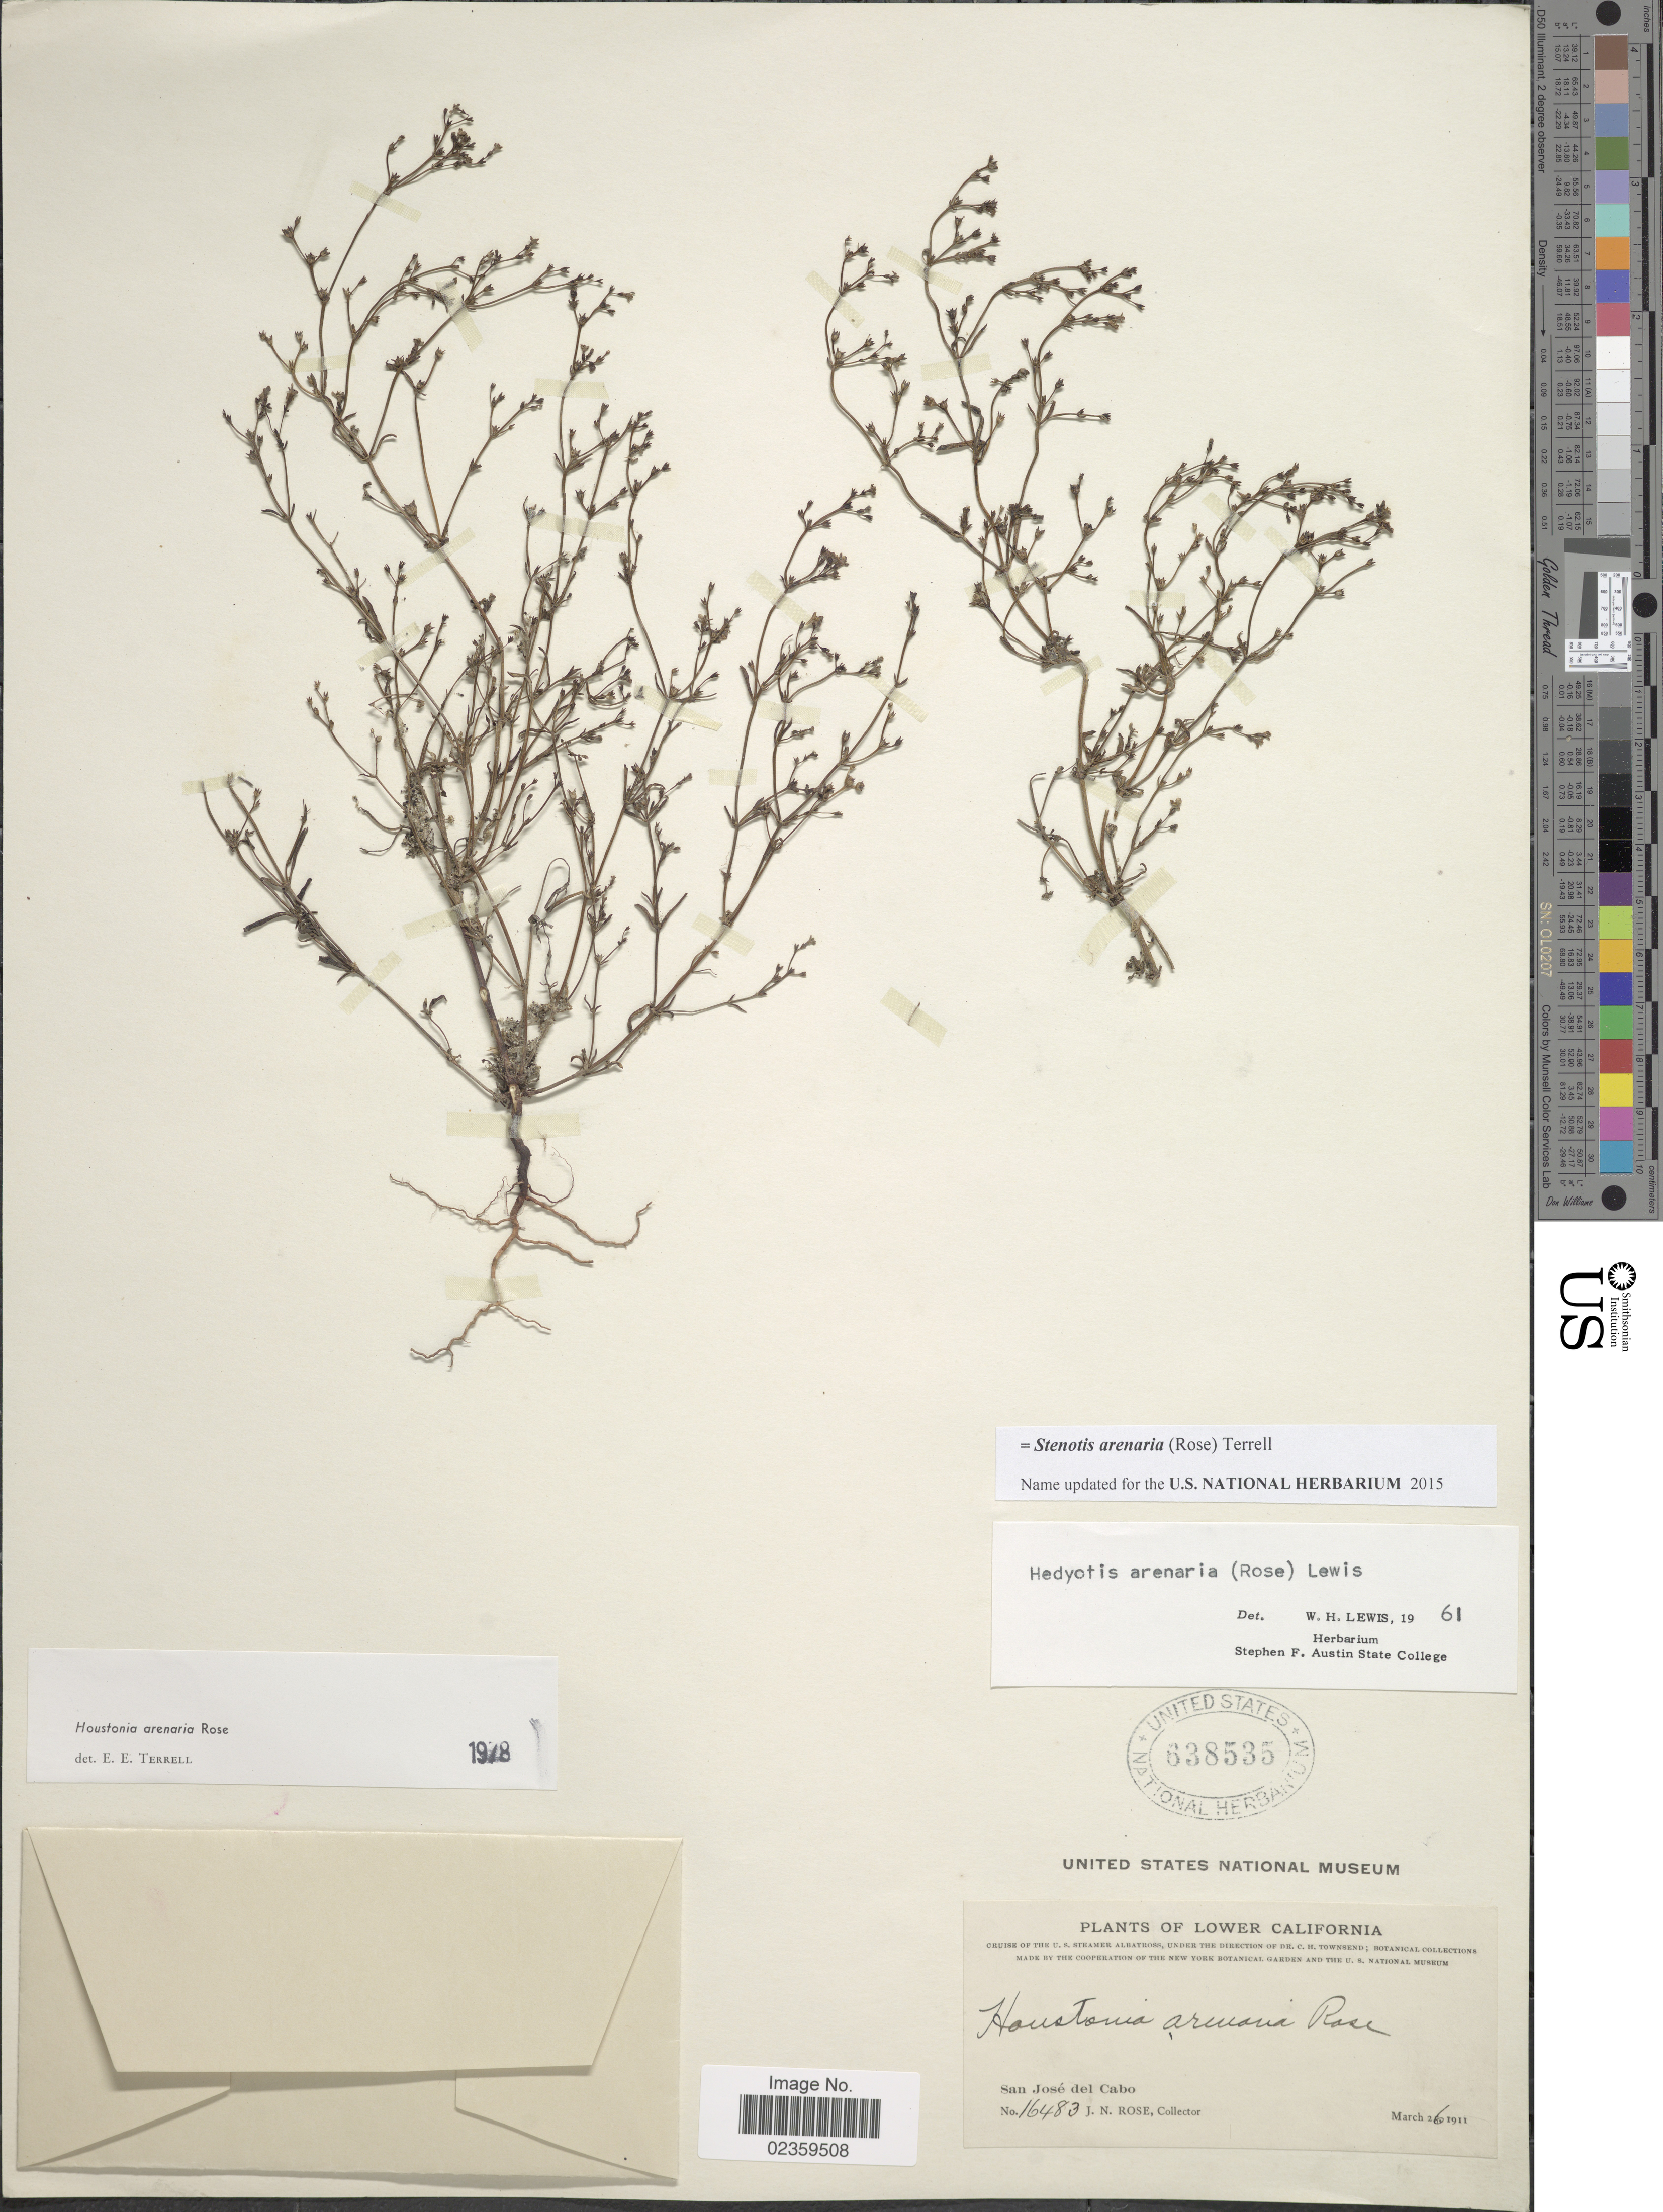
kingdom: Plantae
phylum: Tracheophyta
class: Magnoliopsida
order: Gentianales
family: Rubiaceae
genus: Stenotis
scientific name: Stenotis arenaria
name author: (Rose) Terrell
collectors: J. N. Rose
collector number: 16483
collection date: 1911-03-26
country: Mexico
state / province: Baja California Sur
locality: Lower California. San José del Cabo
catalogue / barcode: US 638535